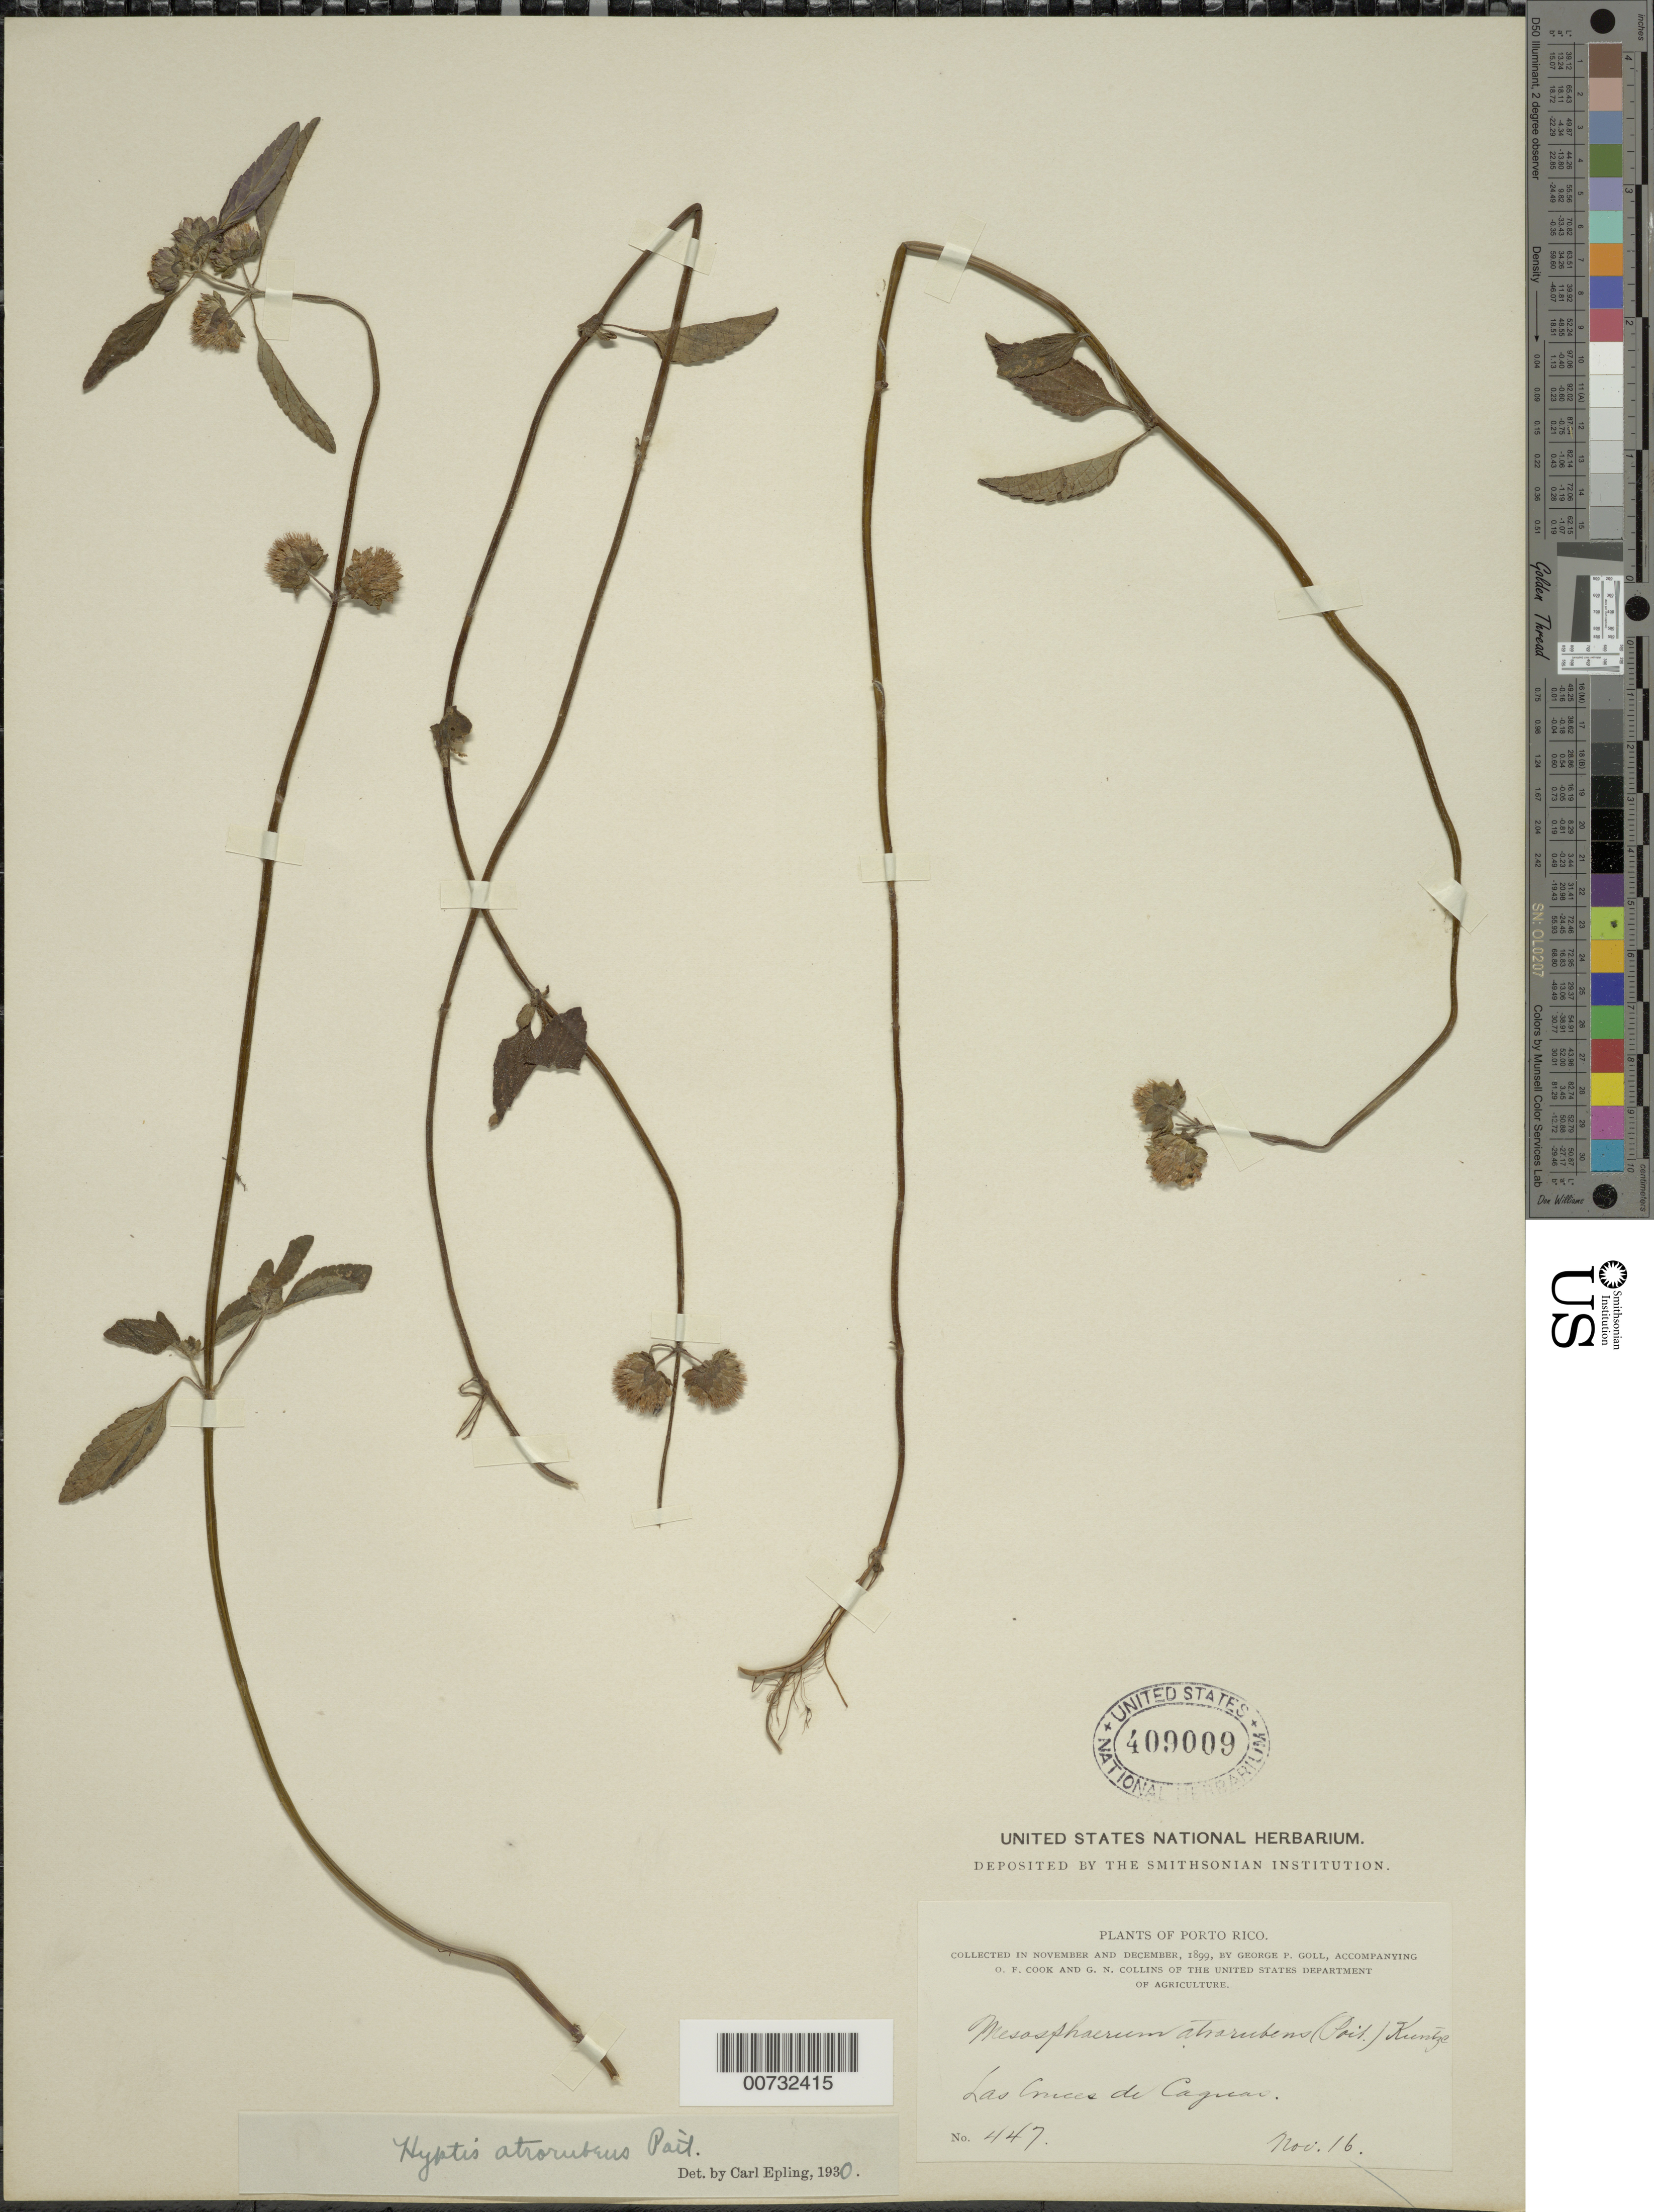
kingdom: Plantae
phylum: Tracheophyta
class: Magnoliopsida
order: Lamiales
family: Lamiaceae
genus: Hyptis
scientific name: Hyptis atrorubens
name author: Poit.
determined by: Epling, C. C.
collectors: G. Goll, O. F. Cook & G. N. Collins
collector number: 447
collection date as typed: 16 Nov 1899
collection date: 1899-11-16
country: Puerto Rico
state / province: Caguas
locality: Las Cruces de Caguas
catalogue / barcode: US 409009